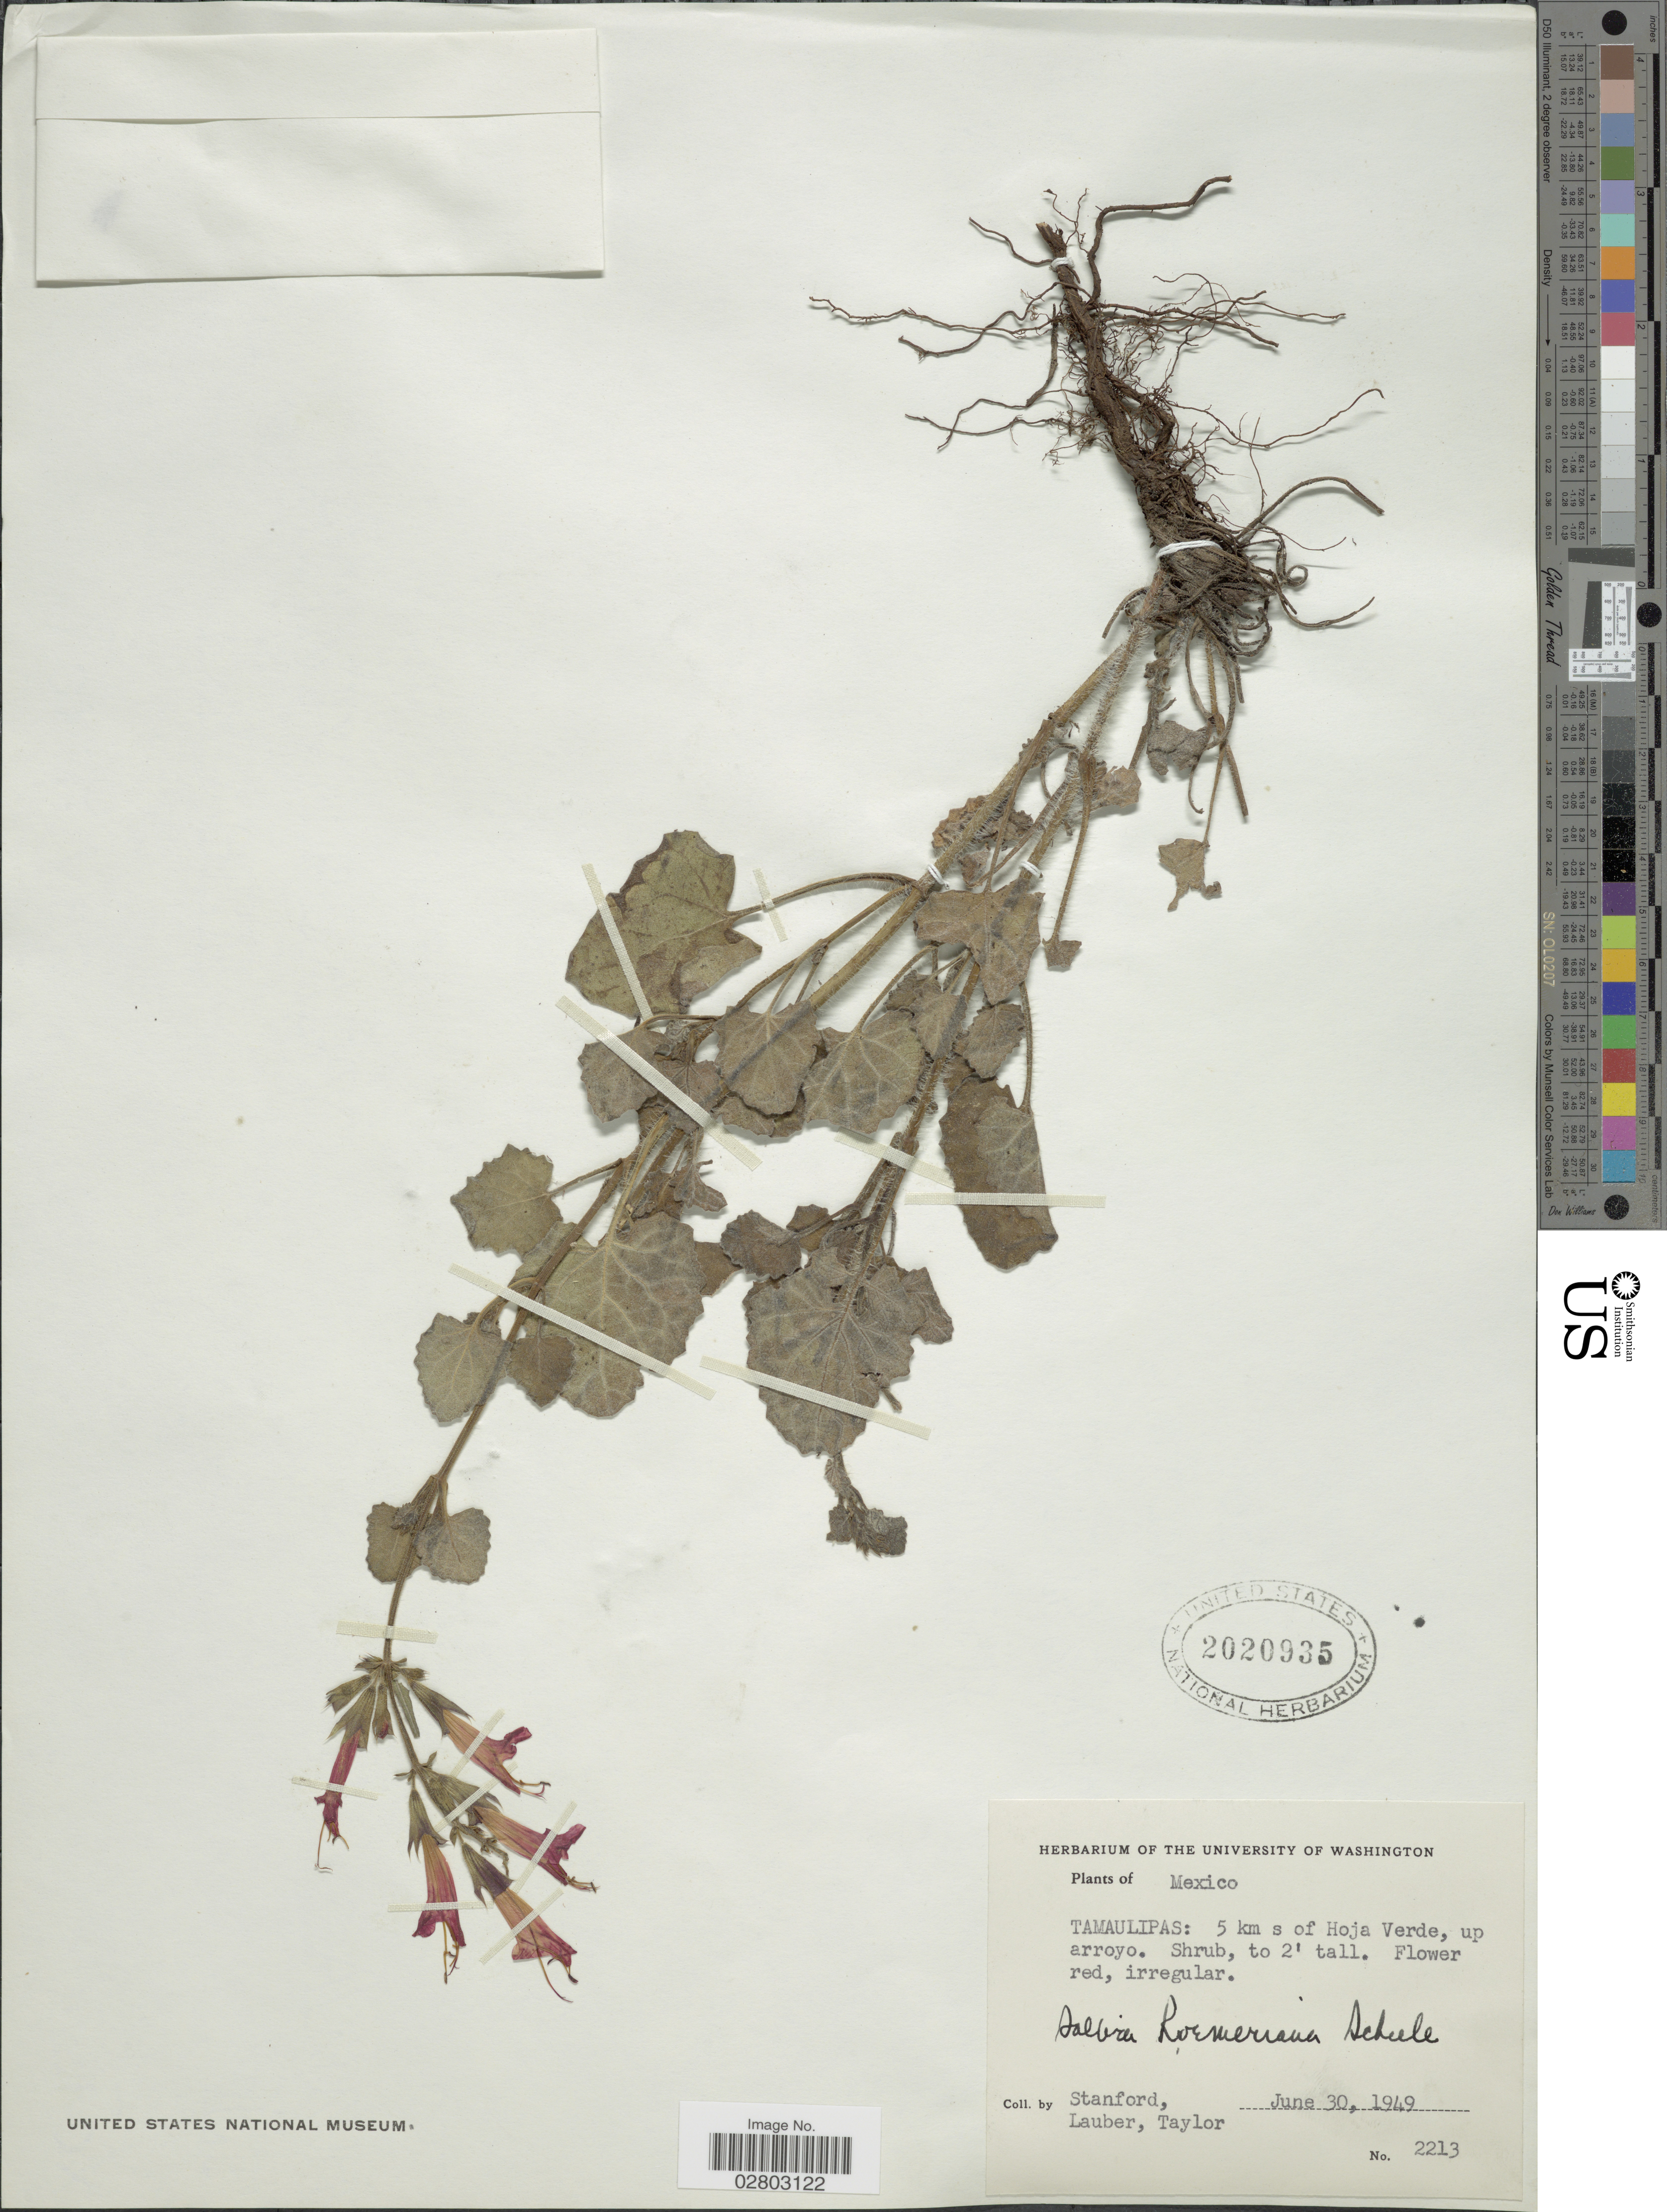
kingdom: Plantae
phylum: Tracheophyta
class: Magnoliopsida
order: Lamiales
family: Lamiaceae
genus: Salvia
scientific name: Salvia roemeriana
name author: Scheele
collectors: -. Stanford, -. Lauber & -. Taylor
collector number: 2213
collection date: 1949-06-30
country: Mexico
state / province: Tamaulipas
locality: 5 km s of Hoja Verde, up arroyo.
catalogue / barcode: US 2020935